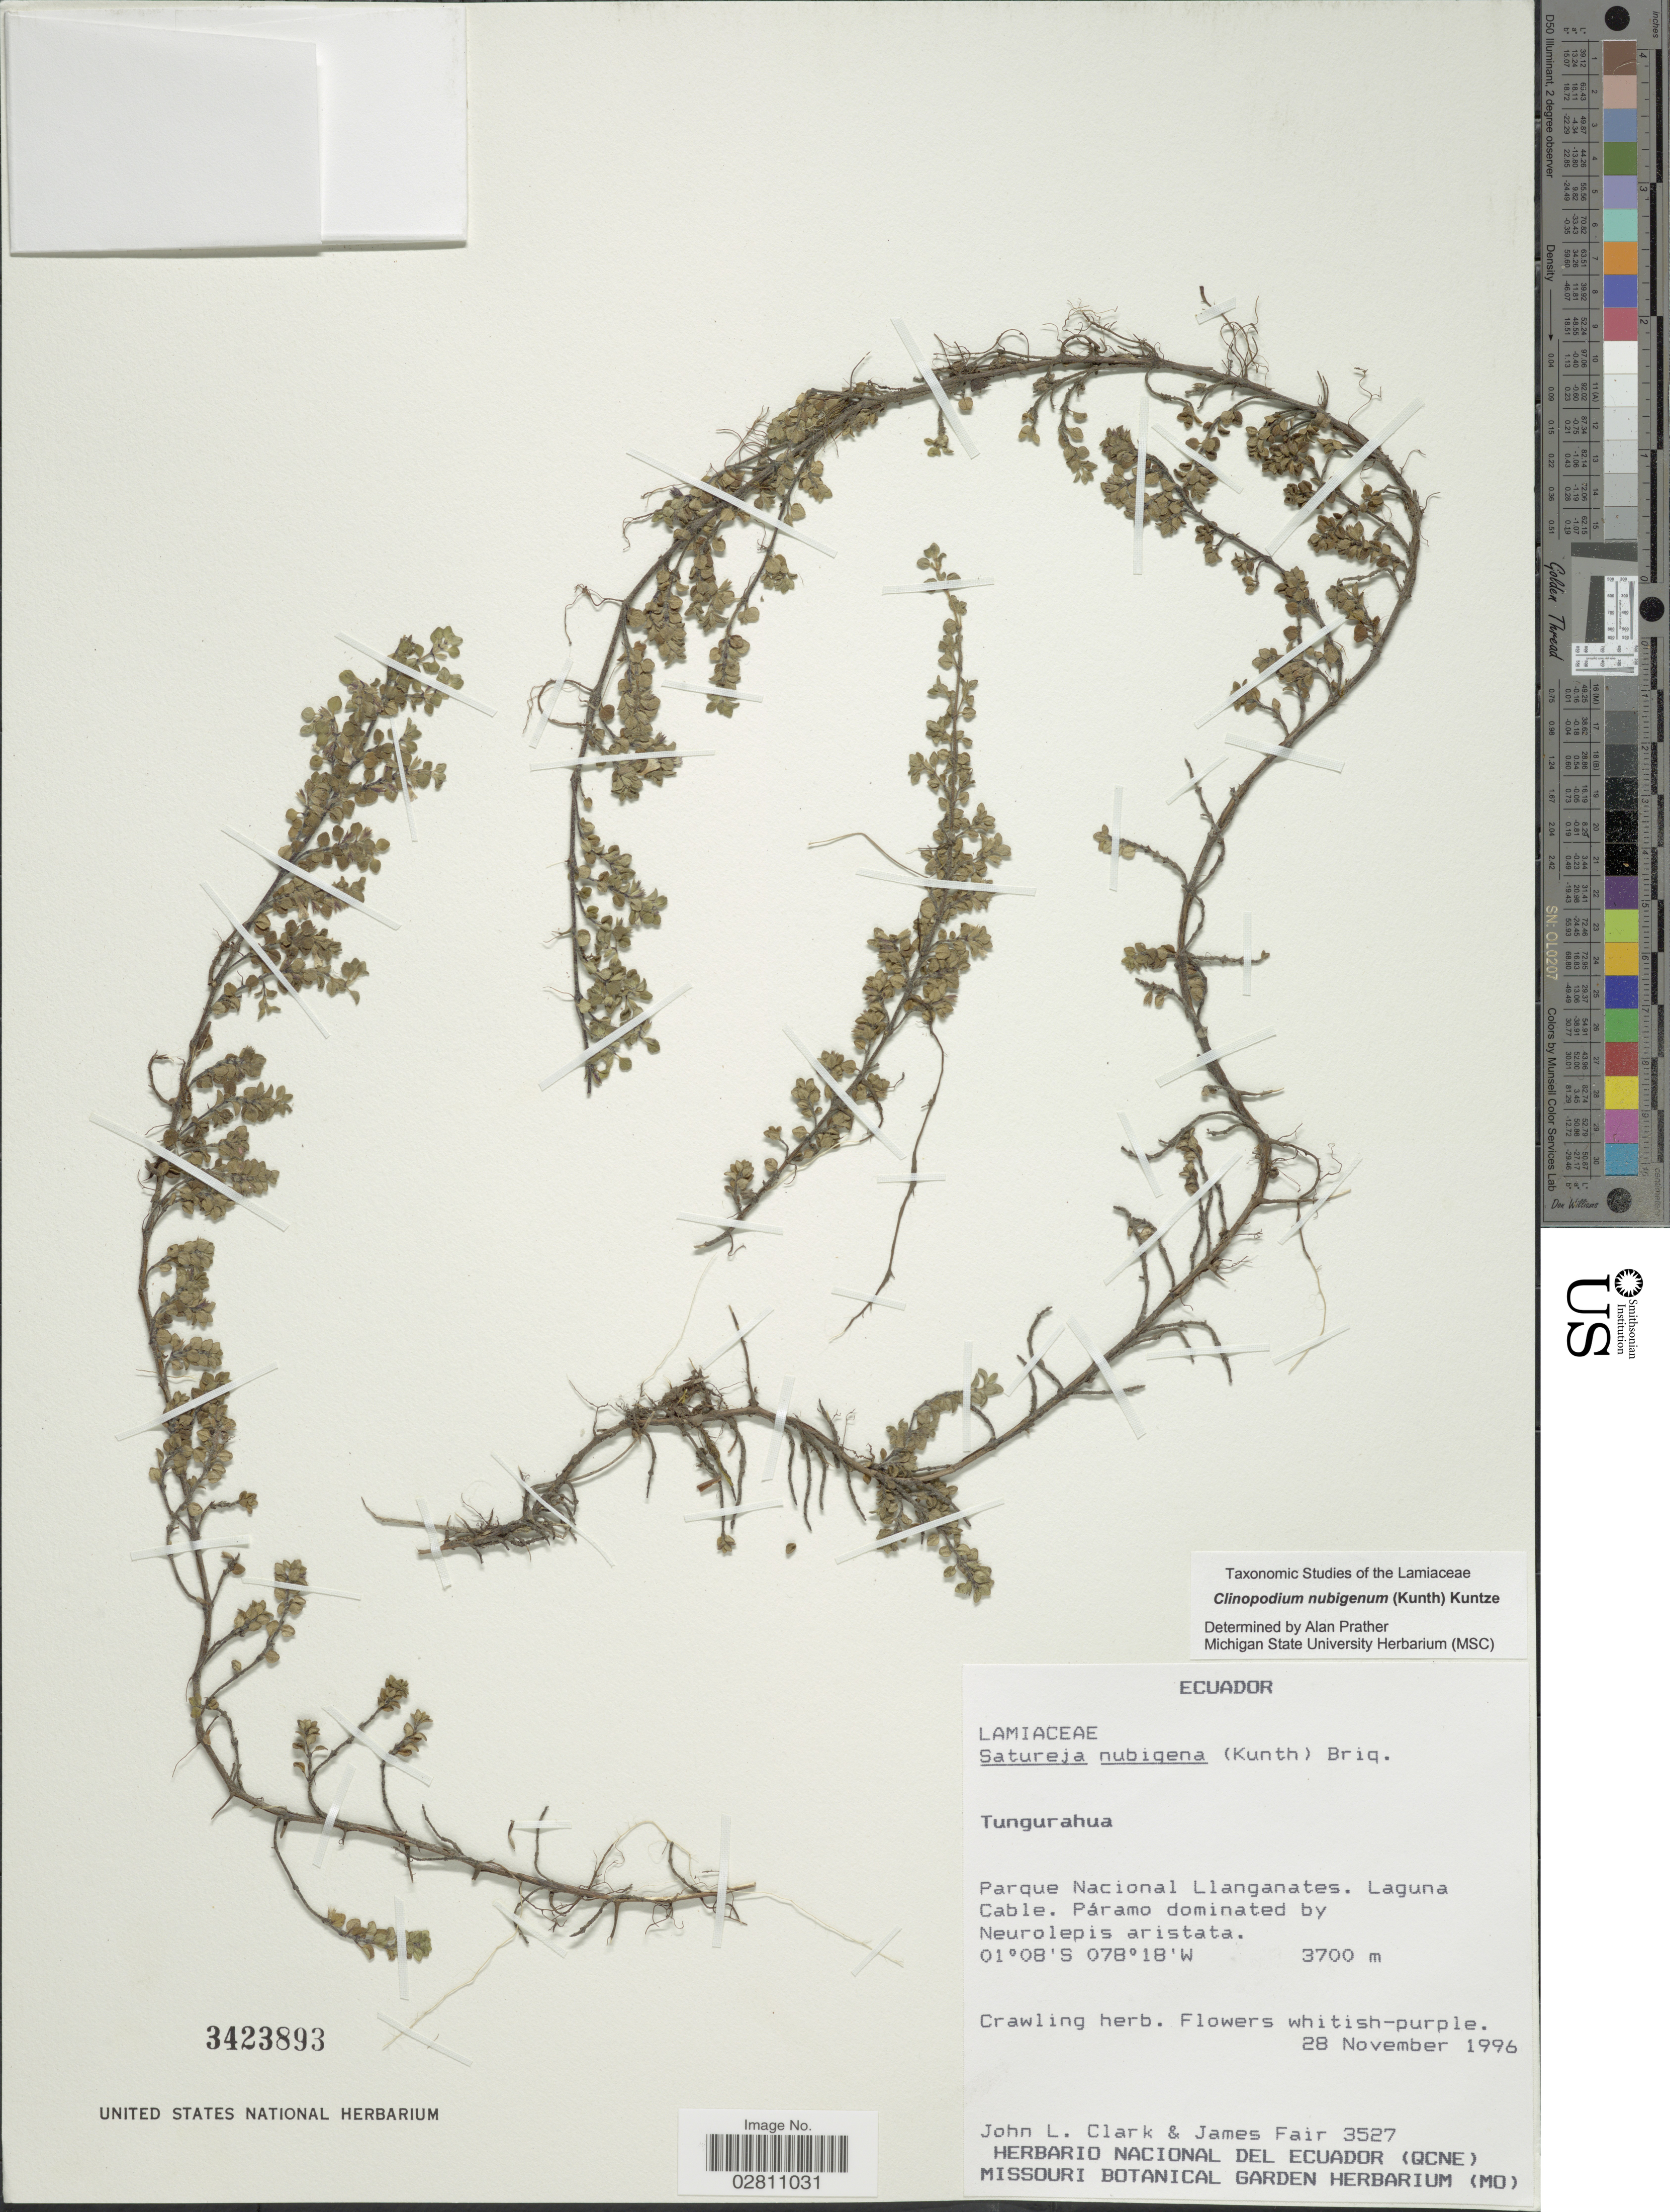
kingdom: Plantae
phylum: Tracheophyta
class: Magnoliopsida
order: Lamiales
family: Lamiaceae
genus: Clinopodium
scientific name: Clinopodium nubigenum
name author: (Kunth) Kuntze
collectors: J. L. Clark & J. Fair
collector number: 3527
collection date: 1996-11-28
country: Ecuador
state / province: Tungurahua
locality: Parque Nacional Llanganates, Laguna Cable.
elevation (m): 3700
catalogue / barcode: US 3423893